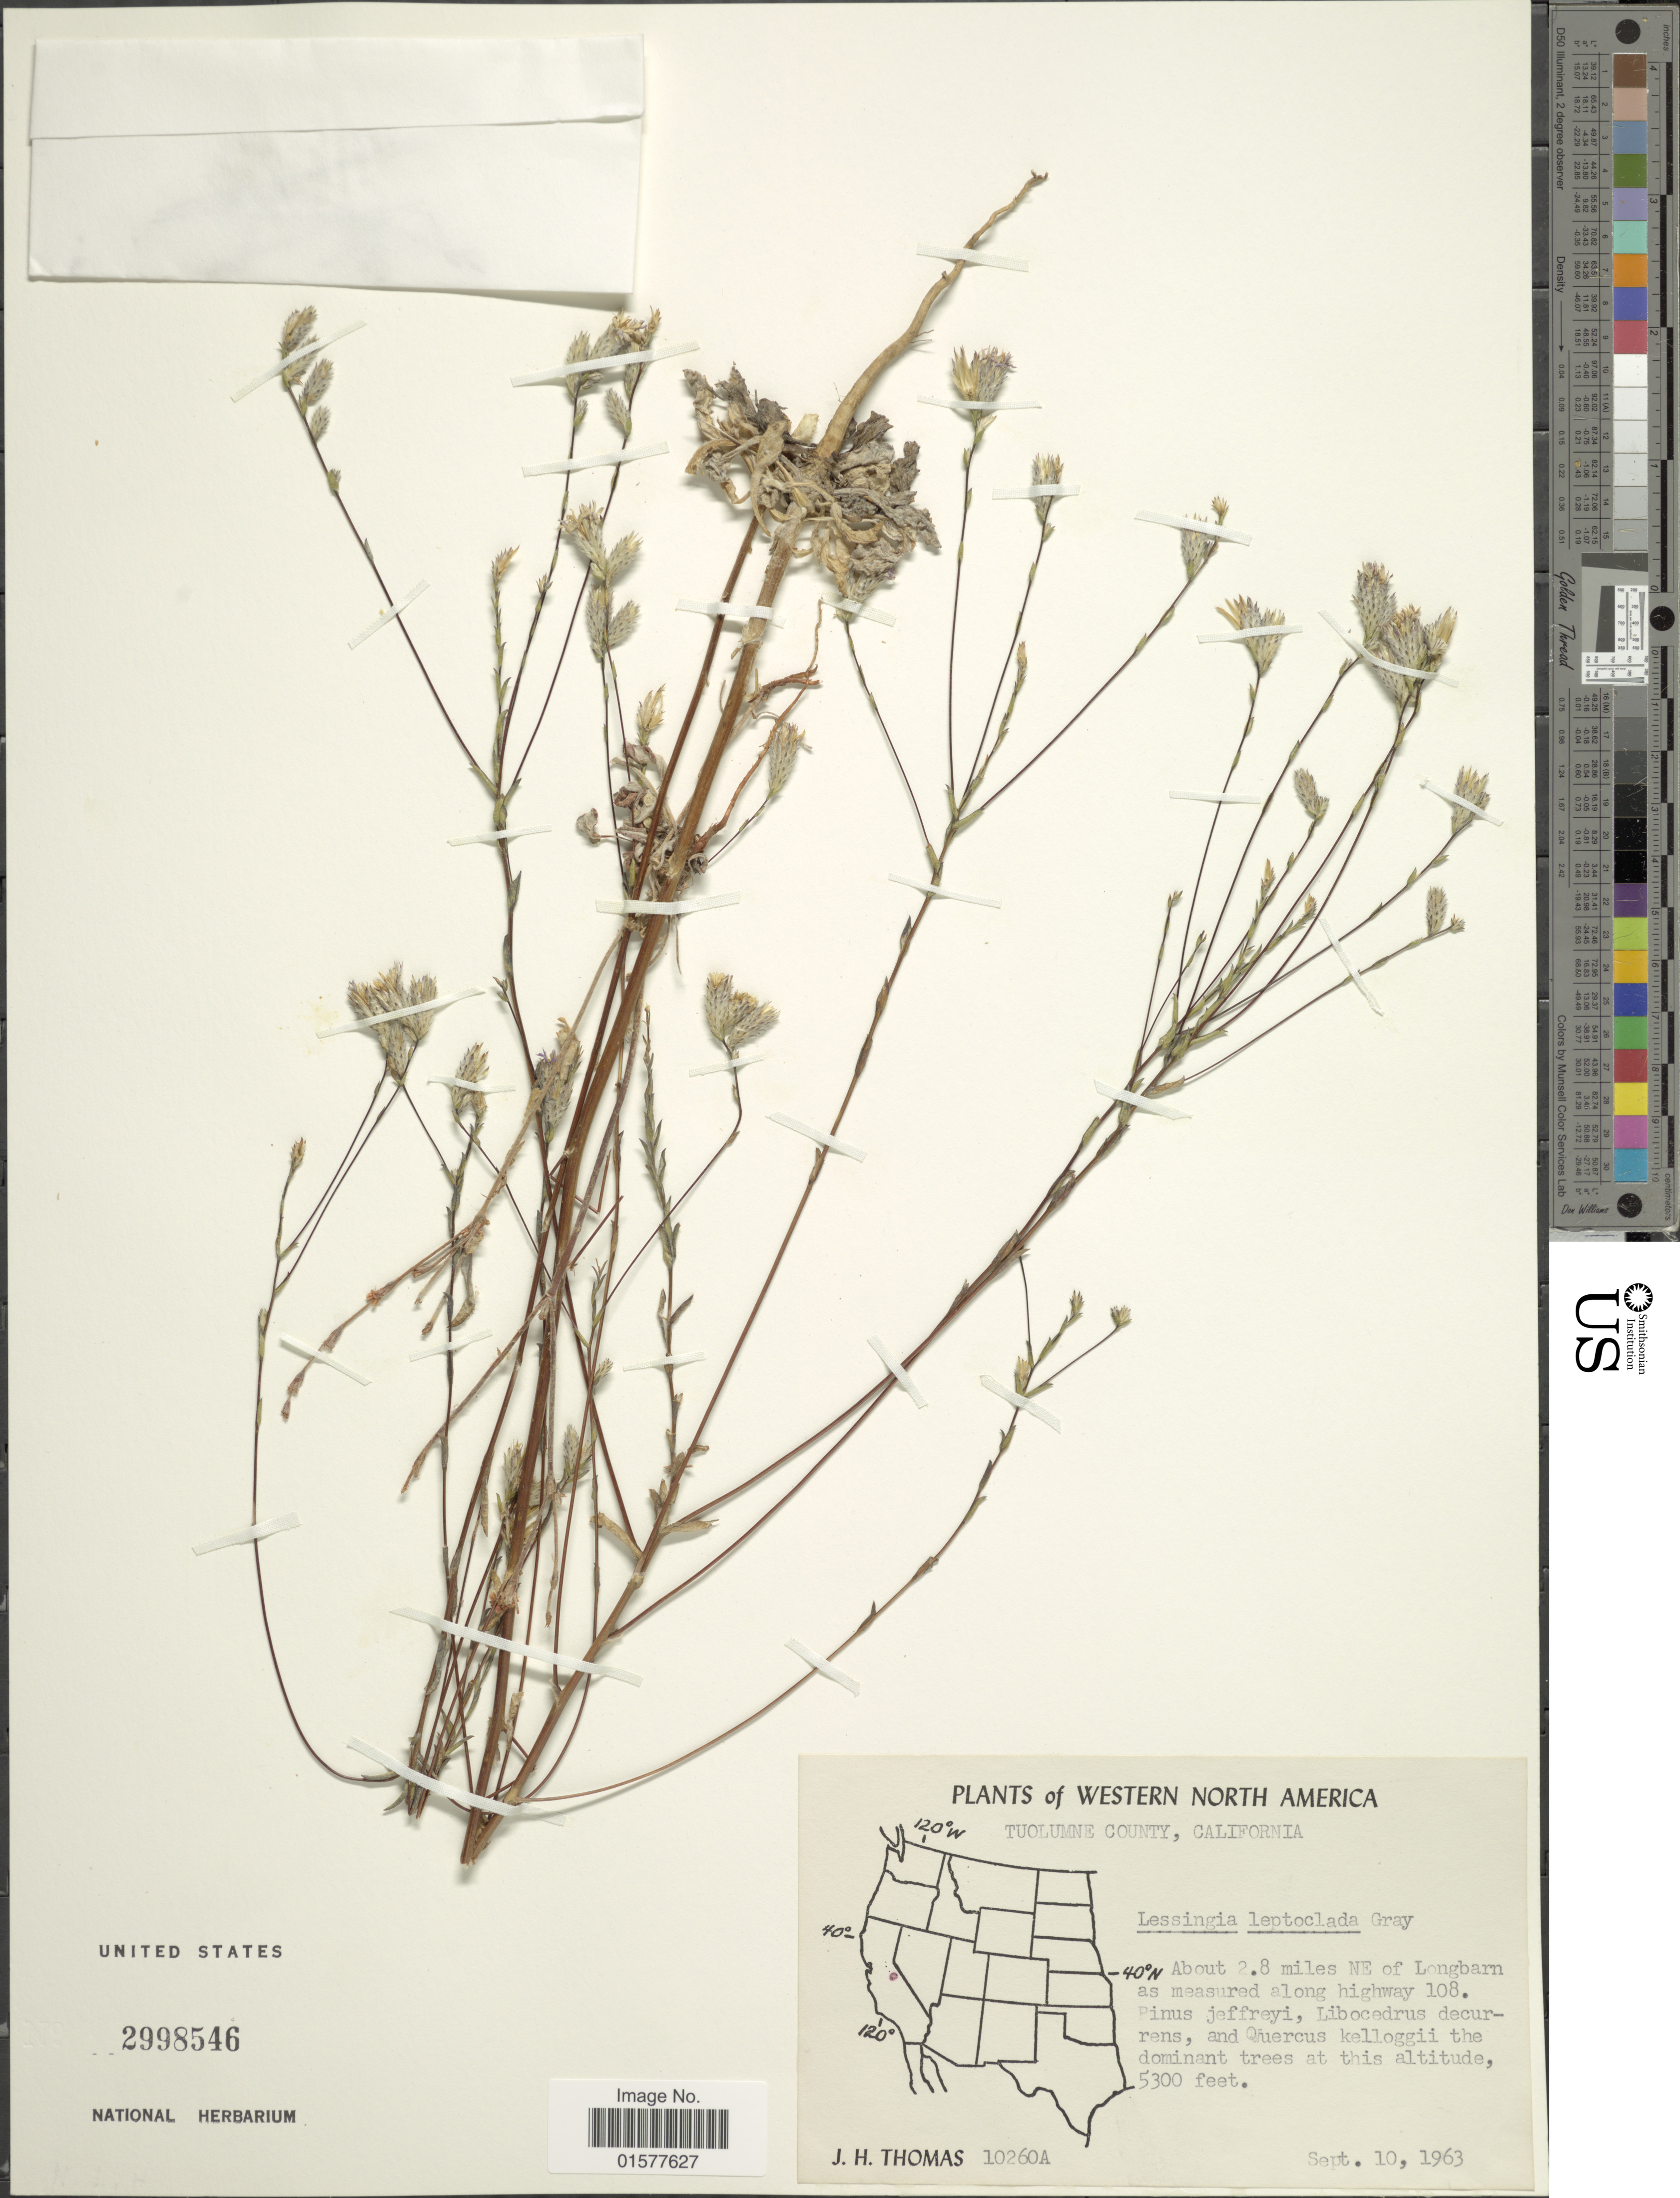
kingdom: Plantae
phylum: Tracheophyta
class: Magnoliopsida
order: Asterales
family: Asteraceae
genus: Lessingia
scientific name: Lessingia leptoclada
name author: A. Gray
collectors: J. H. Thomas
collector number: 10260A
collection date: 1963-09-10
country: United States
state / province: California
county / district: Tuolumne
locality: Tuolumne County, About 2.8 miles NE of Longbarn as measured along highway 108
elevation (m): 1615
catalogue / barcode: US 2998546